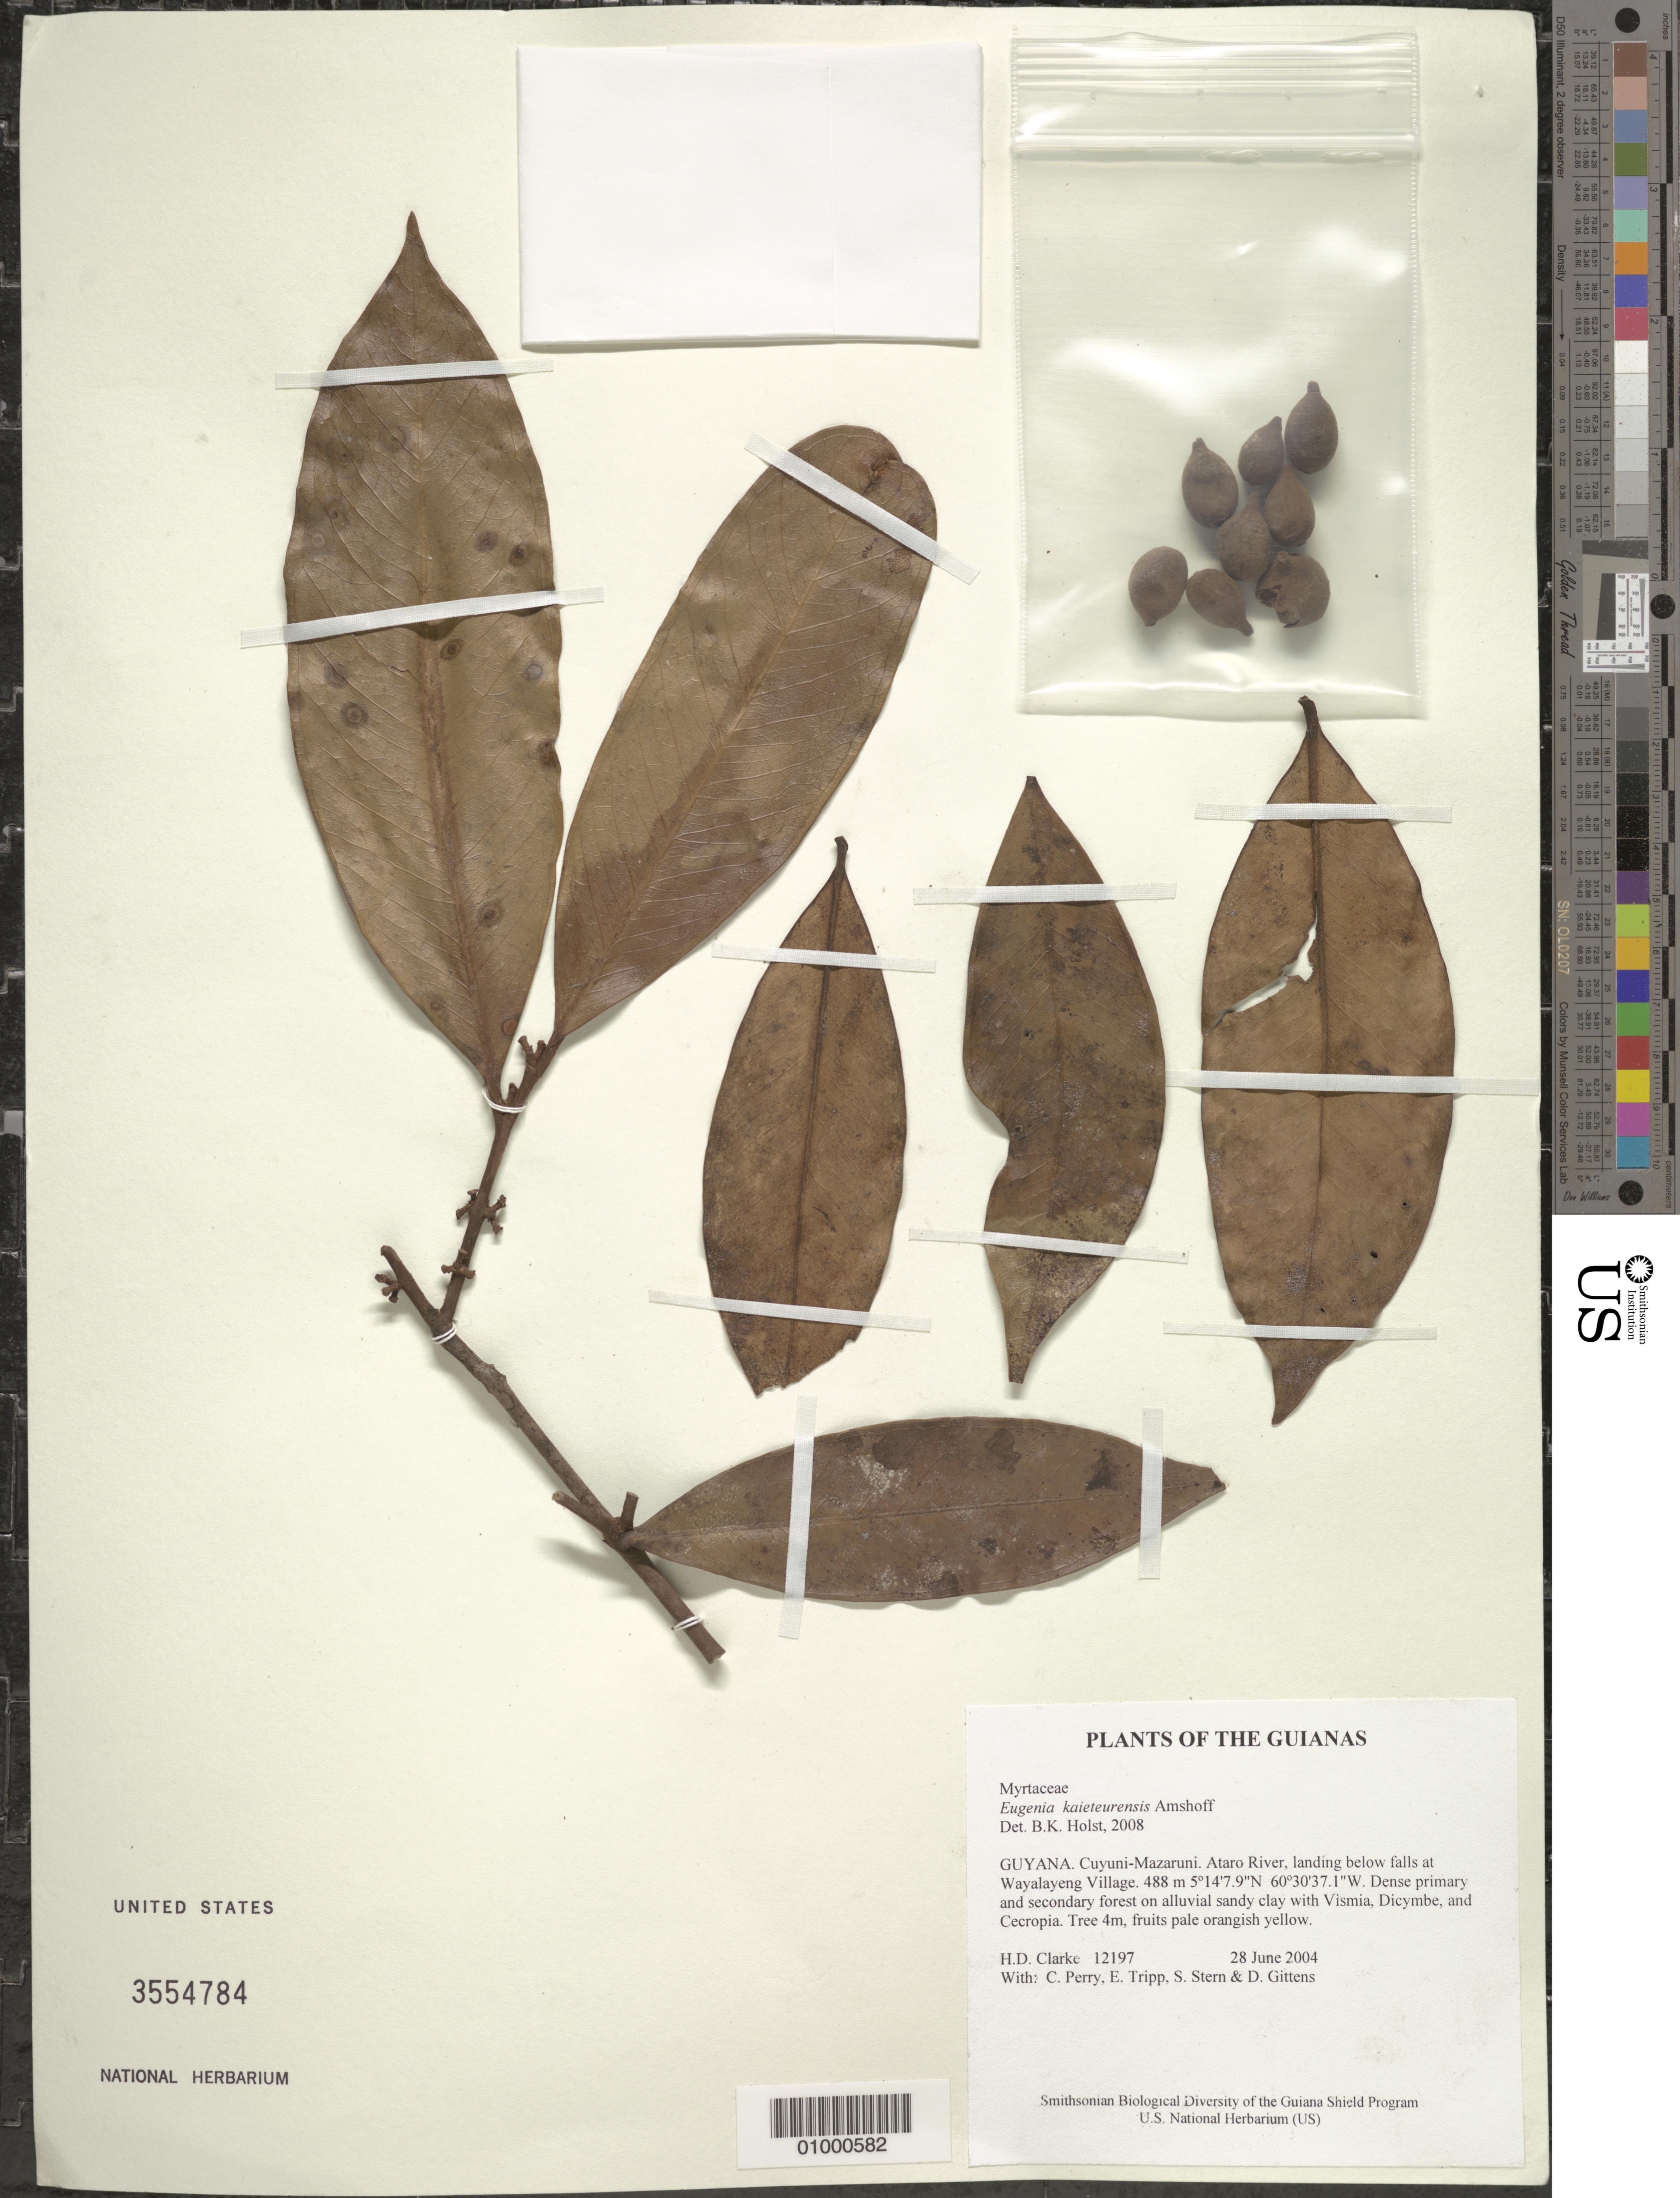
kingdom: Plantae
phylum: Tracheophyta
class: Magnoliopsida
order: Myrtales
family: Myrtaceae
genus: Eugenia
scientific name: Eugenia kaieteurensis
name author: Amshoff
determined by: Holst, Bruce K.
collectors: H. D. Clarke, C. Perry, E. Tripp, S. R. Stern & D. Gittens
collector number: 12197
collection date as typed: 28 June 2004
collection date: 2004-06-28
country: Guyana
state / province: Cuyuni-Mazaruni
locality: Ataro River, landing below falls at Wayalayeng Village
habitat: Dense primary and secondary forest on alluvial sandy clay with Vismia, Dicymbe, and Cecropia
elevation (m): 488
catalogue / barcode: US 3554784